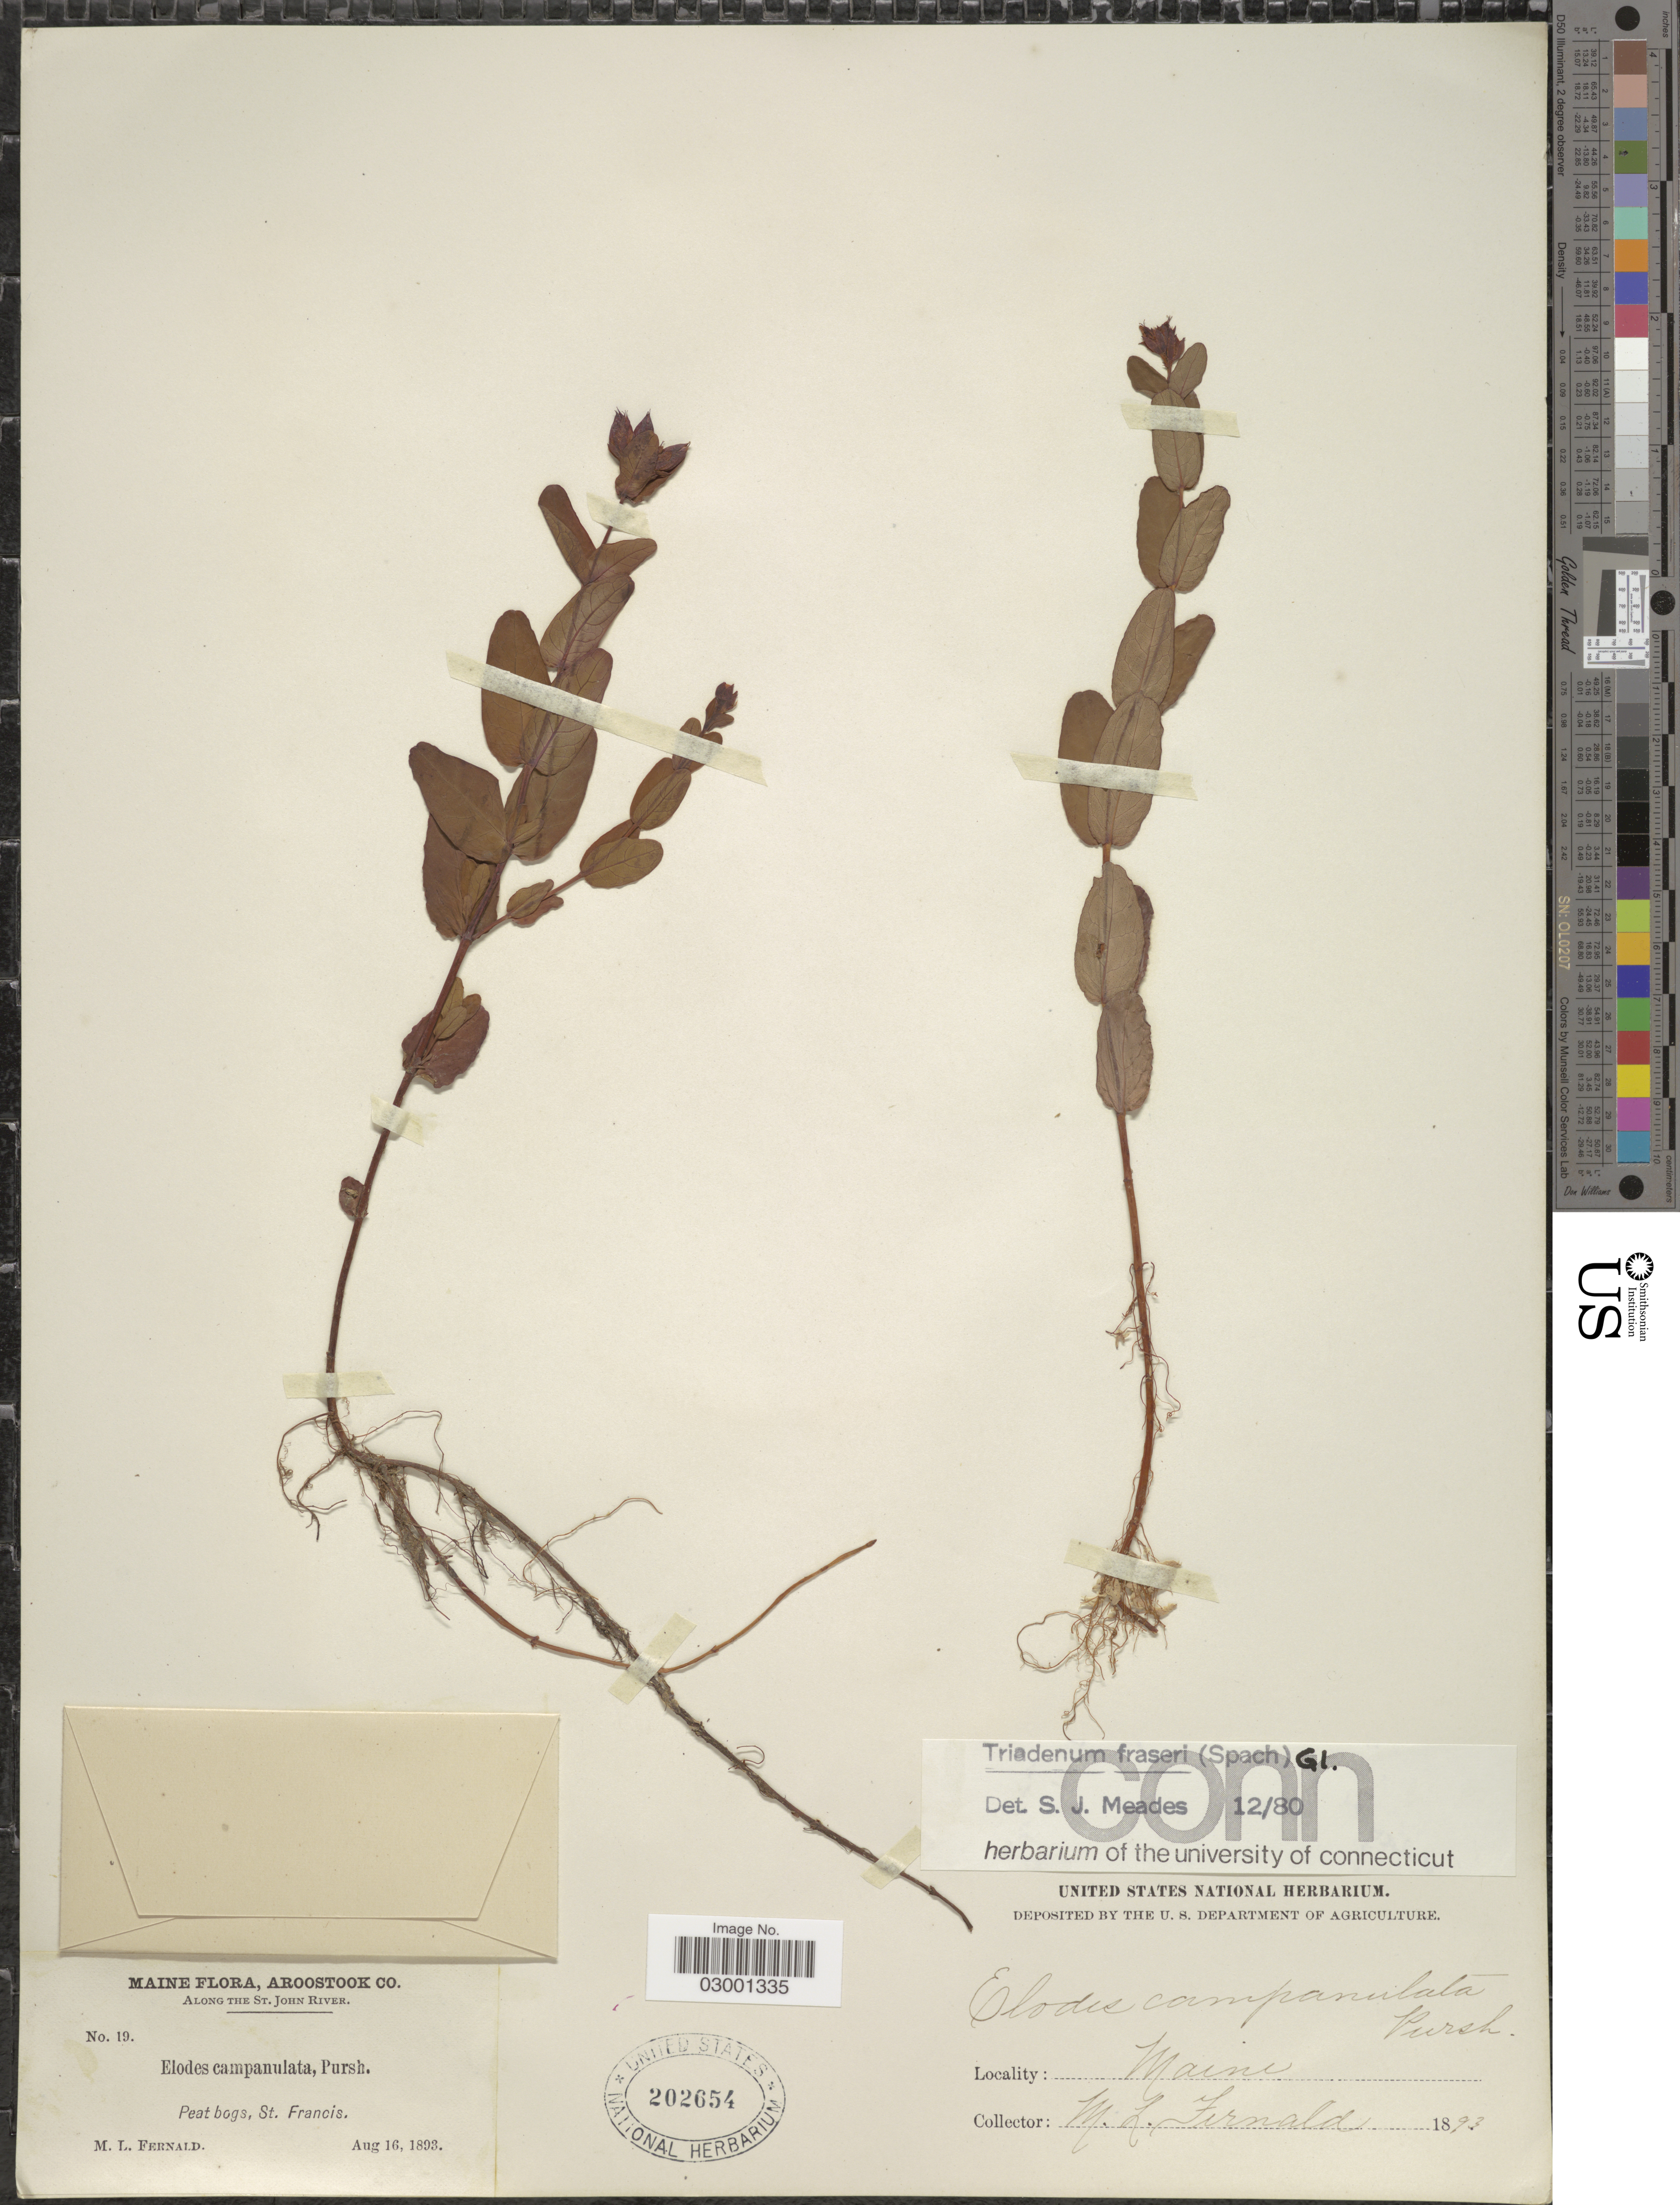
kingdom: Plantae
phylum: Tracheophyta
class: Magnoliopsida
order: Malpighiales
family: Hypericaceae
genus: Hypericum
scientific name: Hypericum fraseri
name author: Steud.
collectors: M. L. Fernald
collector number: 19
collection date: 1893-08-16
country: United States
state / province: Maine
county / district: Aroostook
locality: Along the St.John River. Peat bogs, St. Francis.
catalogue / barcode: US 202654